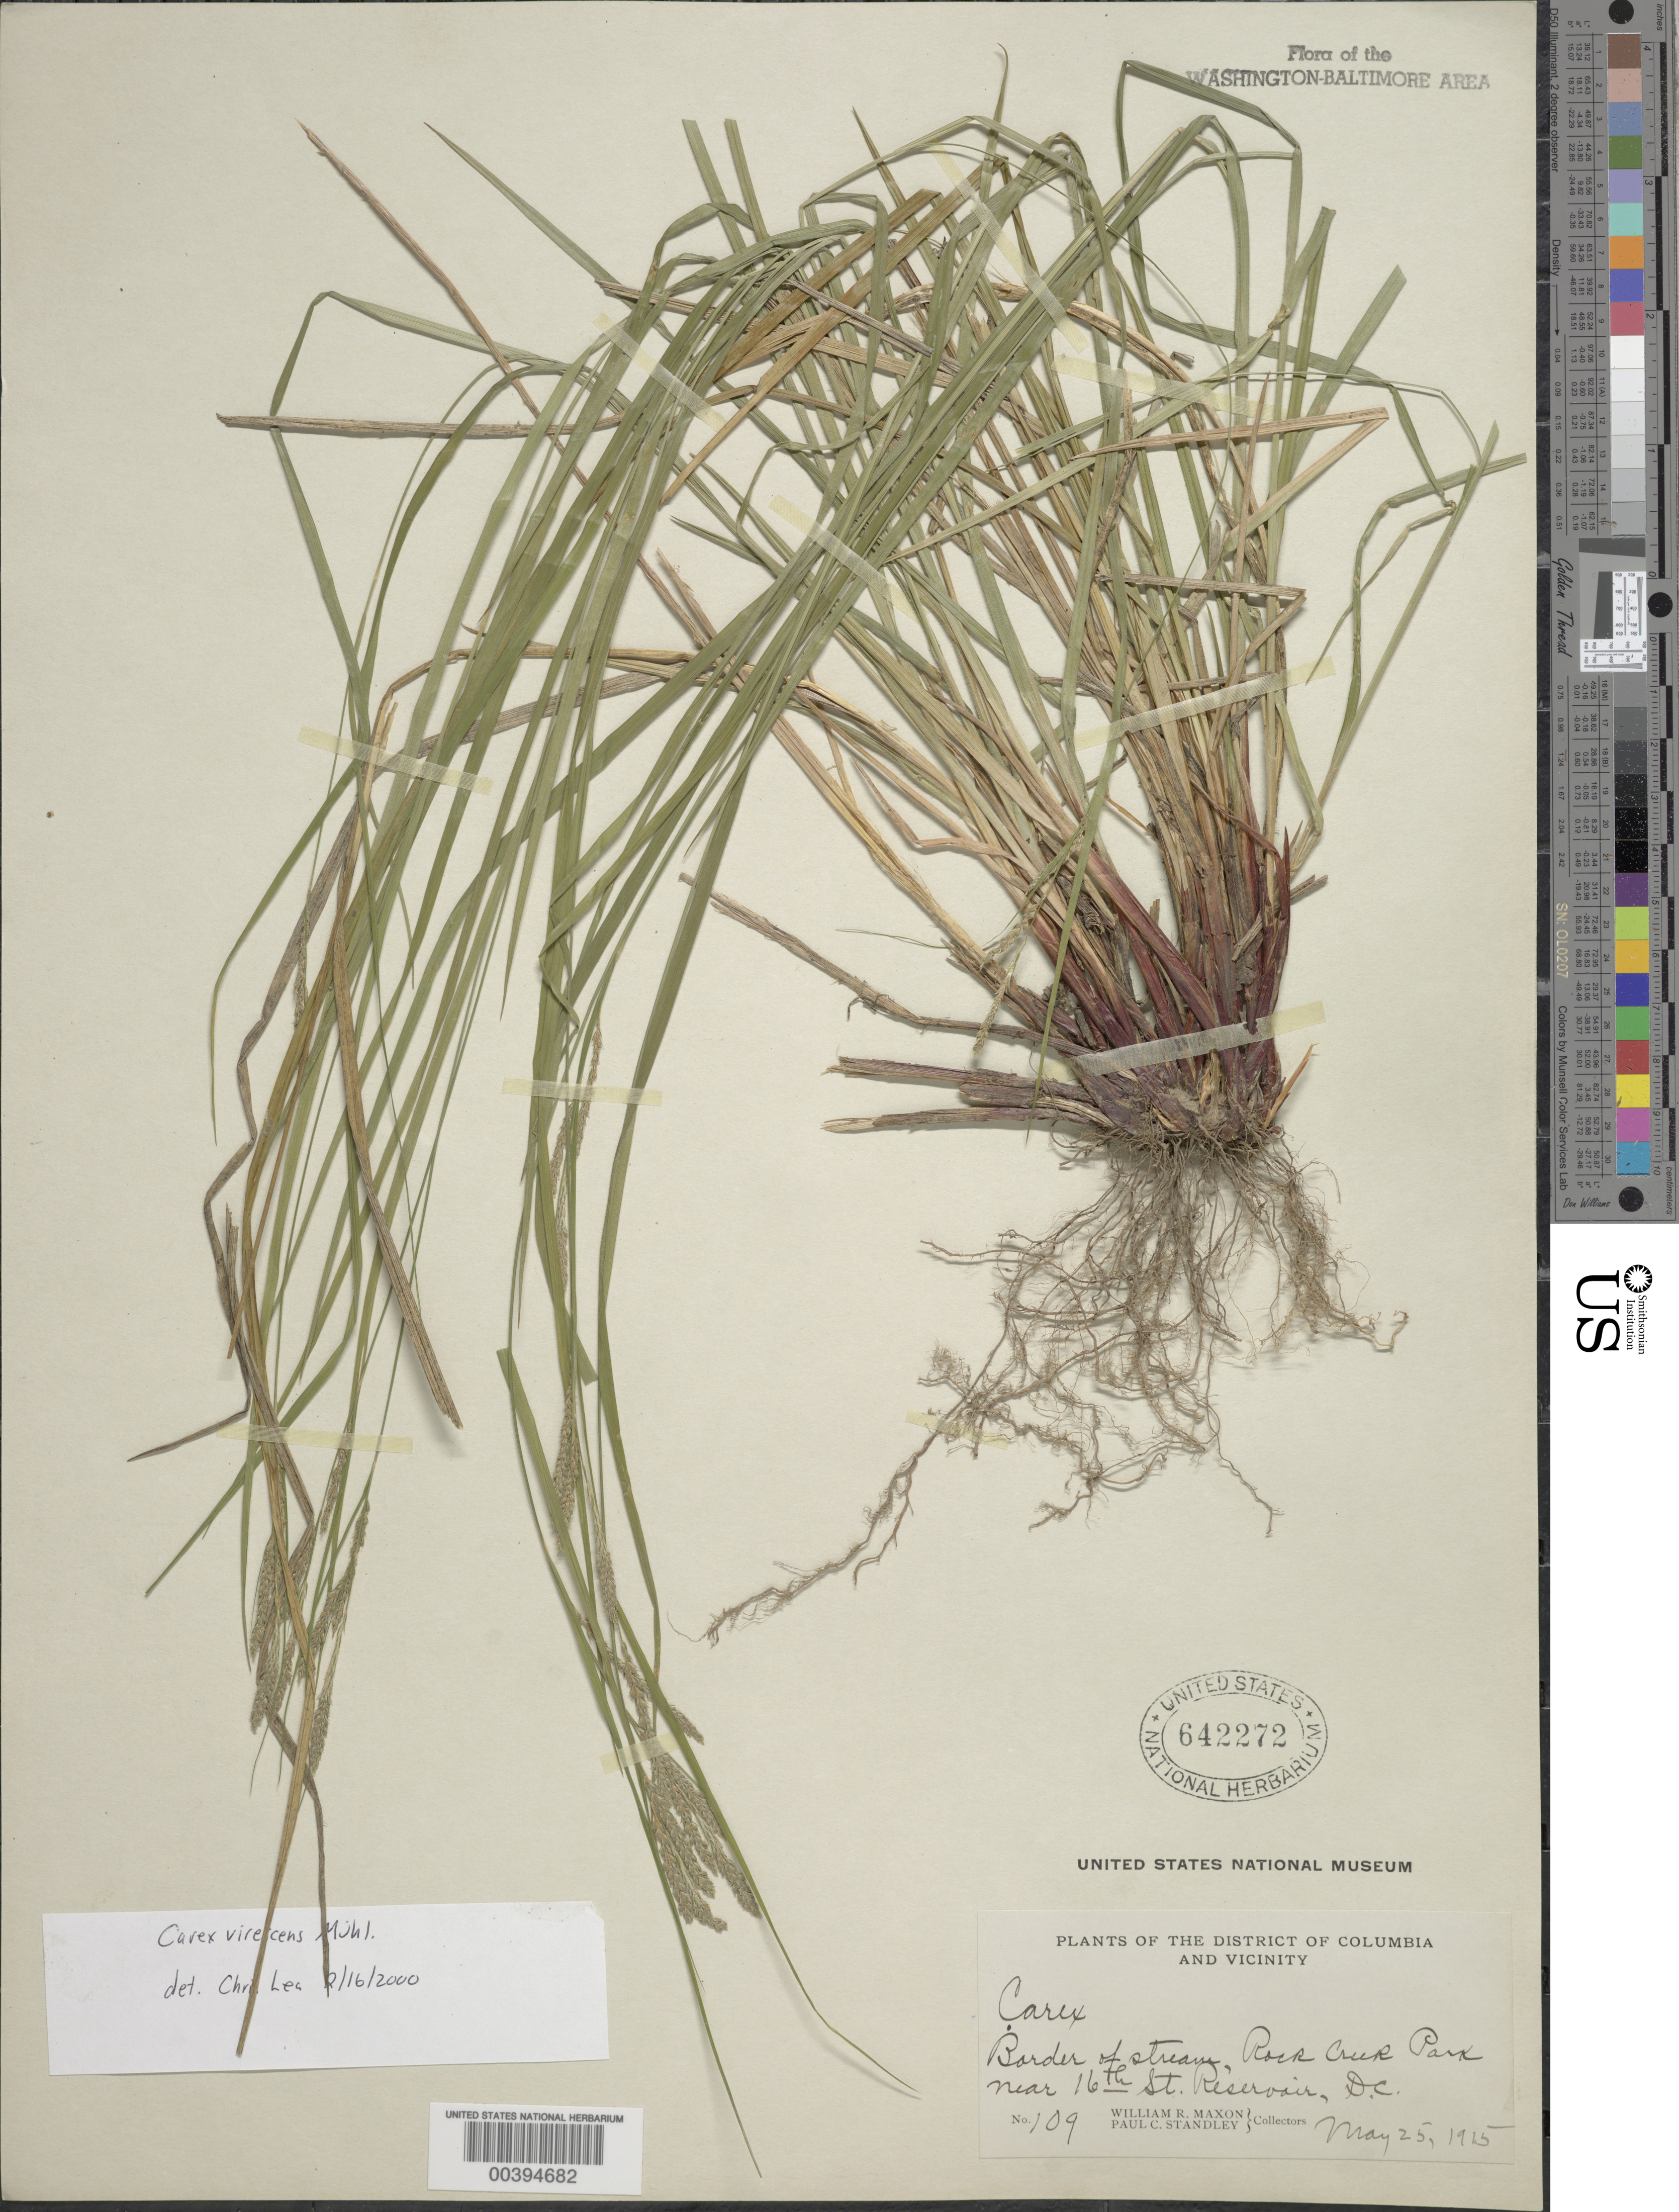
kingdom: Plantae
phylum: Tracheophyta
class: Liliopsida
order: Poales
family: Cyperaceae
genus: Carex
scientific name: Carex virescens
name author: Muhl. ex Willd.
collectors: W. R. Maxon & P. C. Standley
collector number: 109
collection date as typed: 25 May 1915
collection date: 1915-05-25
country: United States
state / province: District of Columbia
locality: Rock Creek Park near 16th St. Reservoir Rock Creek Park & vicinity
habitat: Border of stream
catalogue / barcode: US 642272